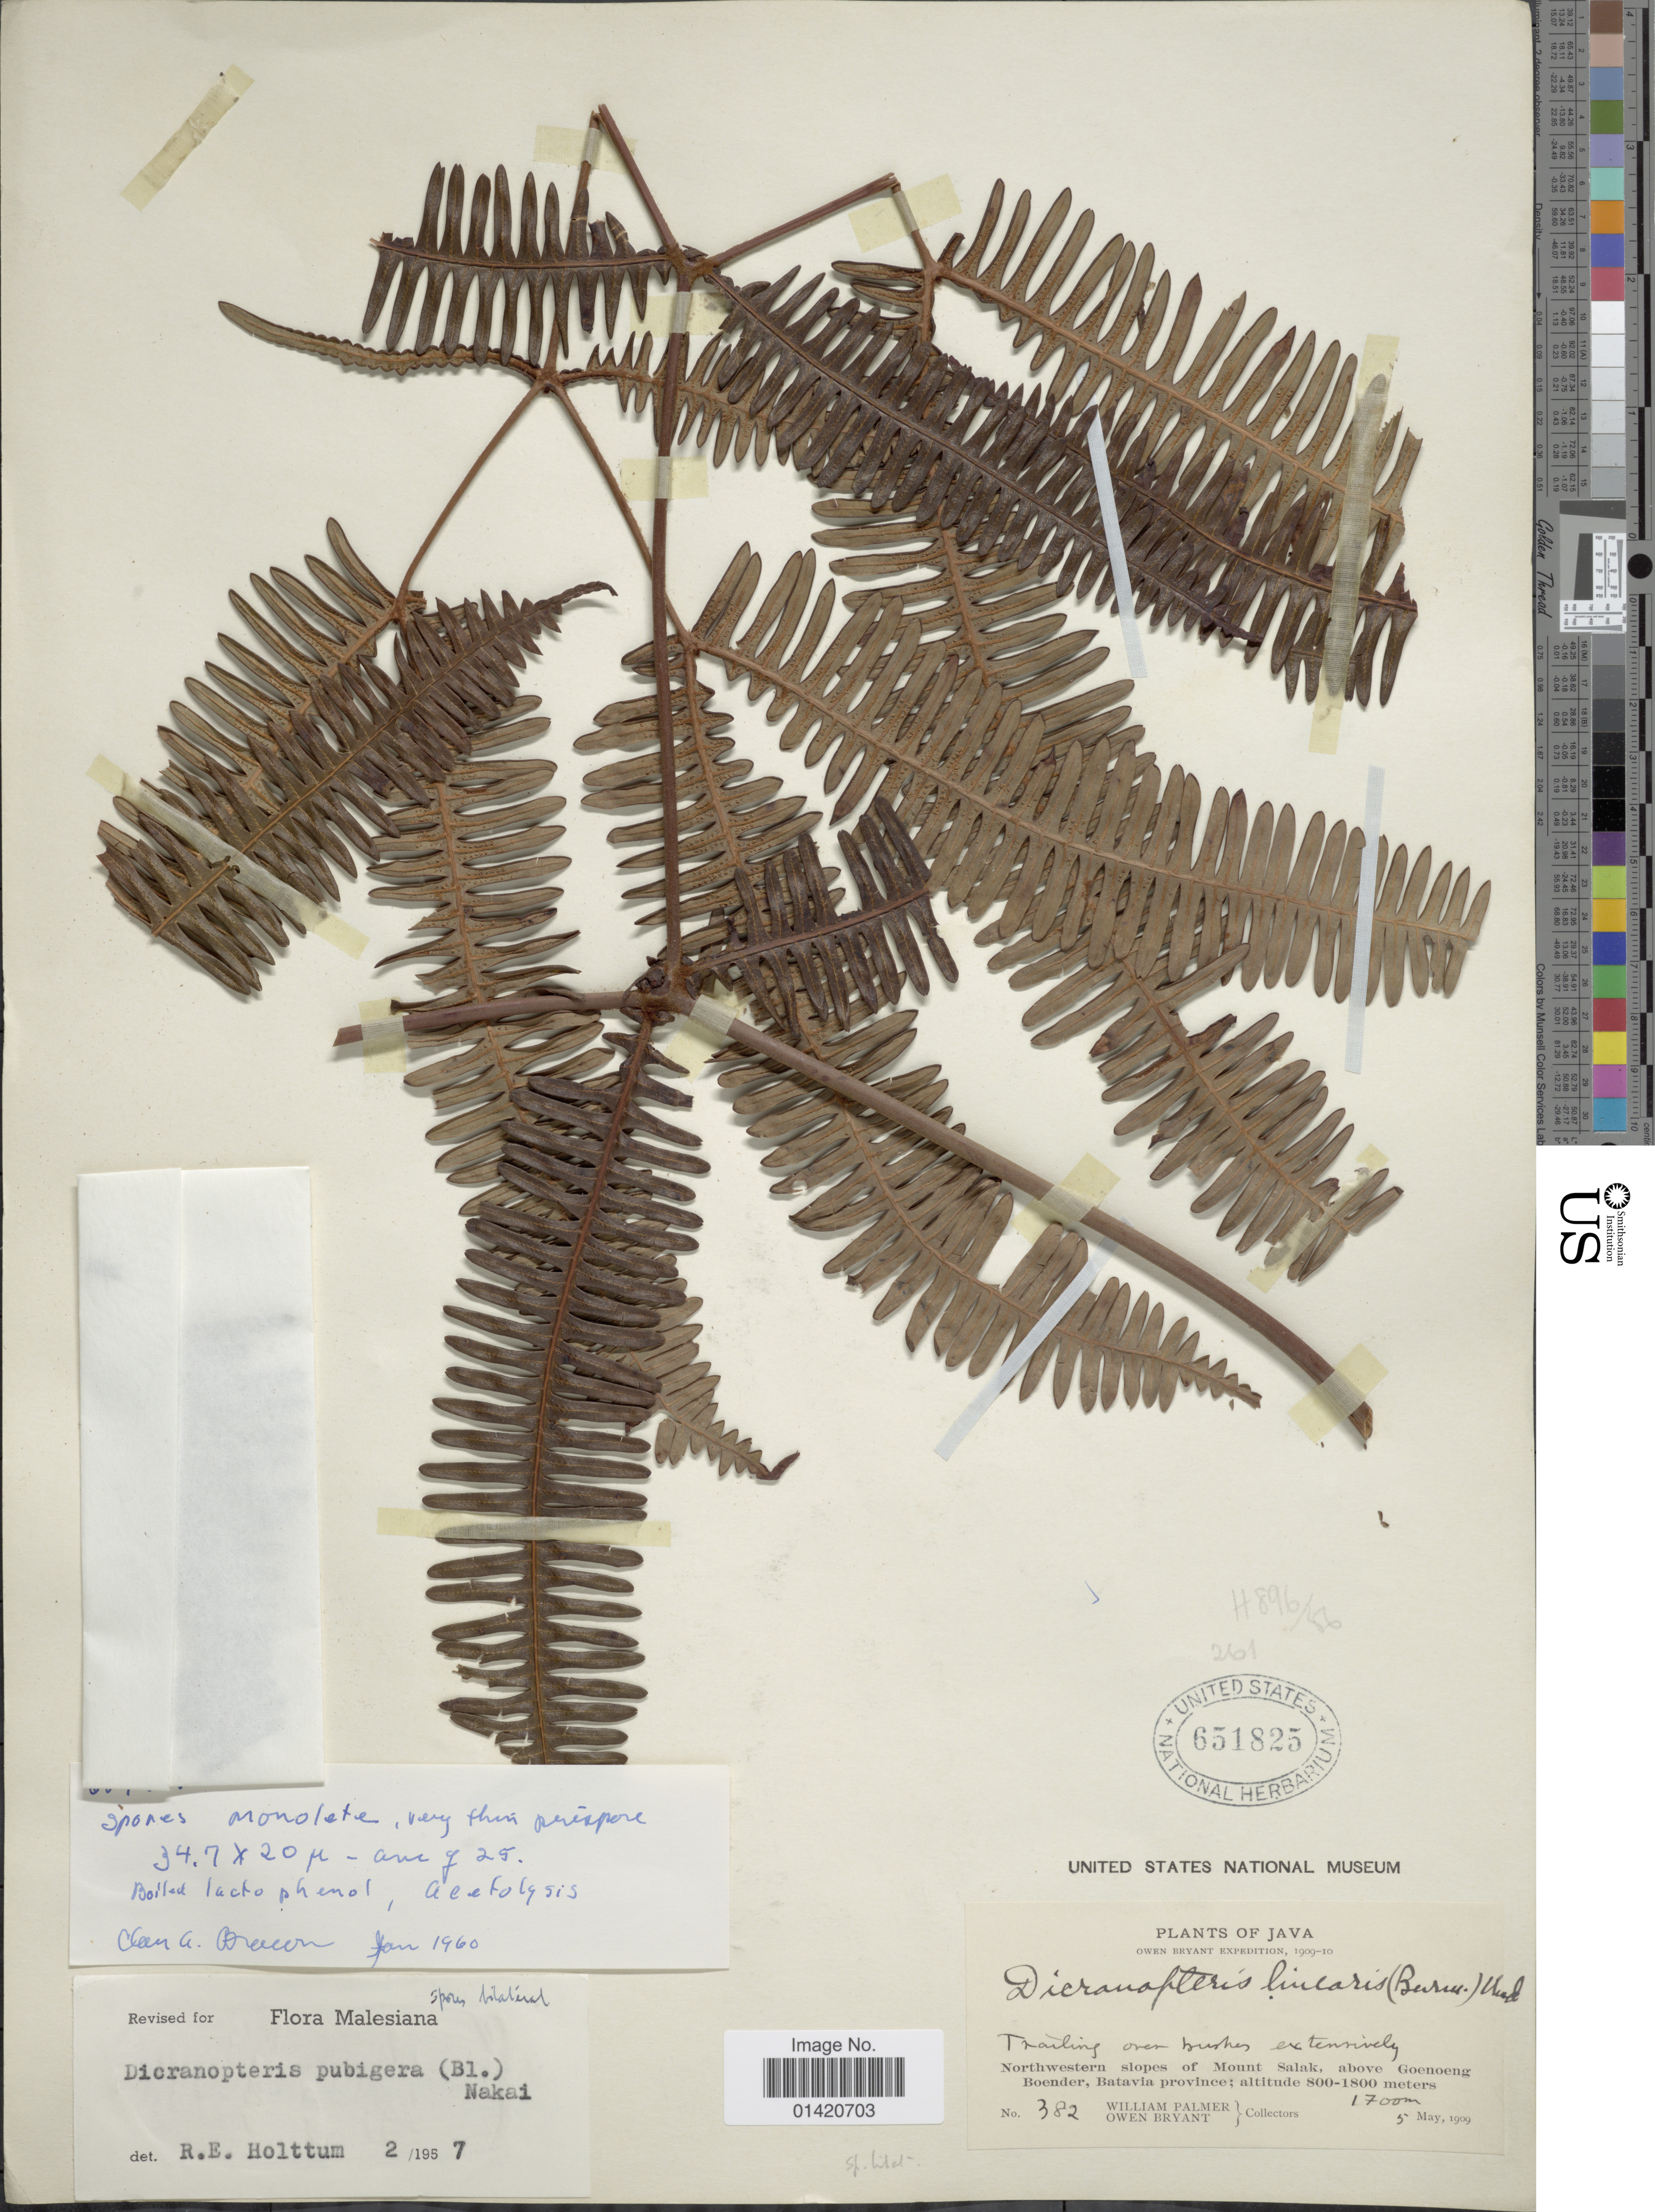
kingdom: Plantae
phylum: Tracheophyta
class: Polypodiopsida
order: Gleicheniales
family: Gleicheniaceae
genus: Dicranopteris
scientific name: Dicranopteris pubigera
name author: (Blume) Nakai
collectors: W. Palmer & O. Bryant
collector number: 382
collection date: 1909-05-05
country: Indonesia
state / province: Java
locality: Northwest slopes of Mount Salak, above Goenoeng Boender, batavia province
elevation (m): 800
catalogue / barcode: US 651825